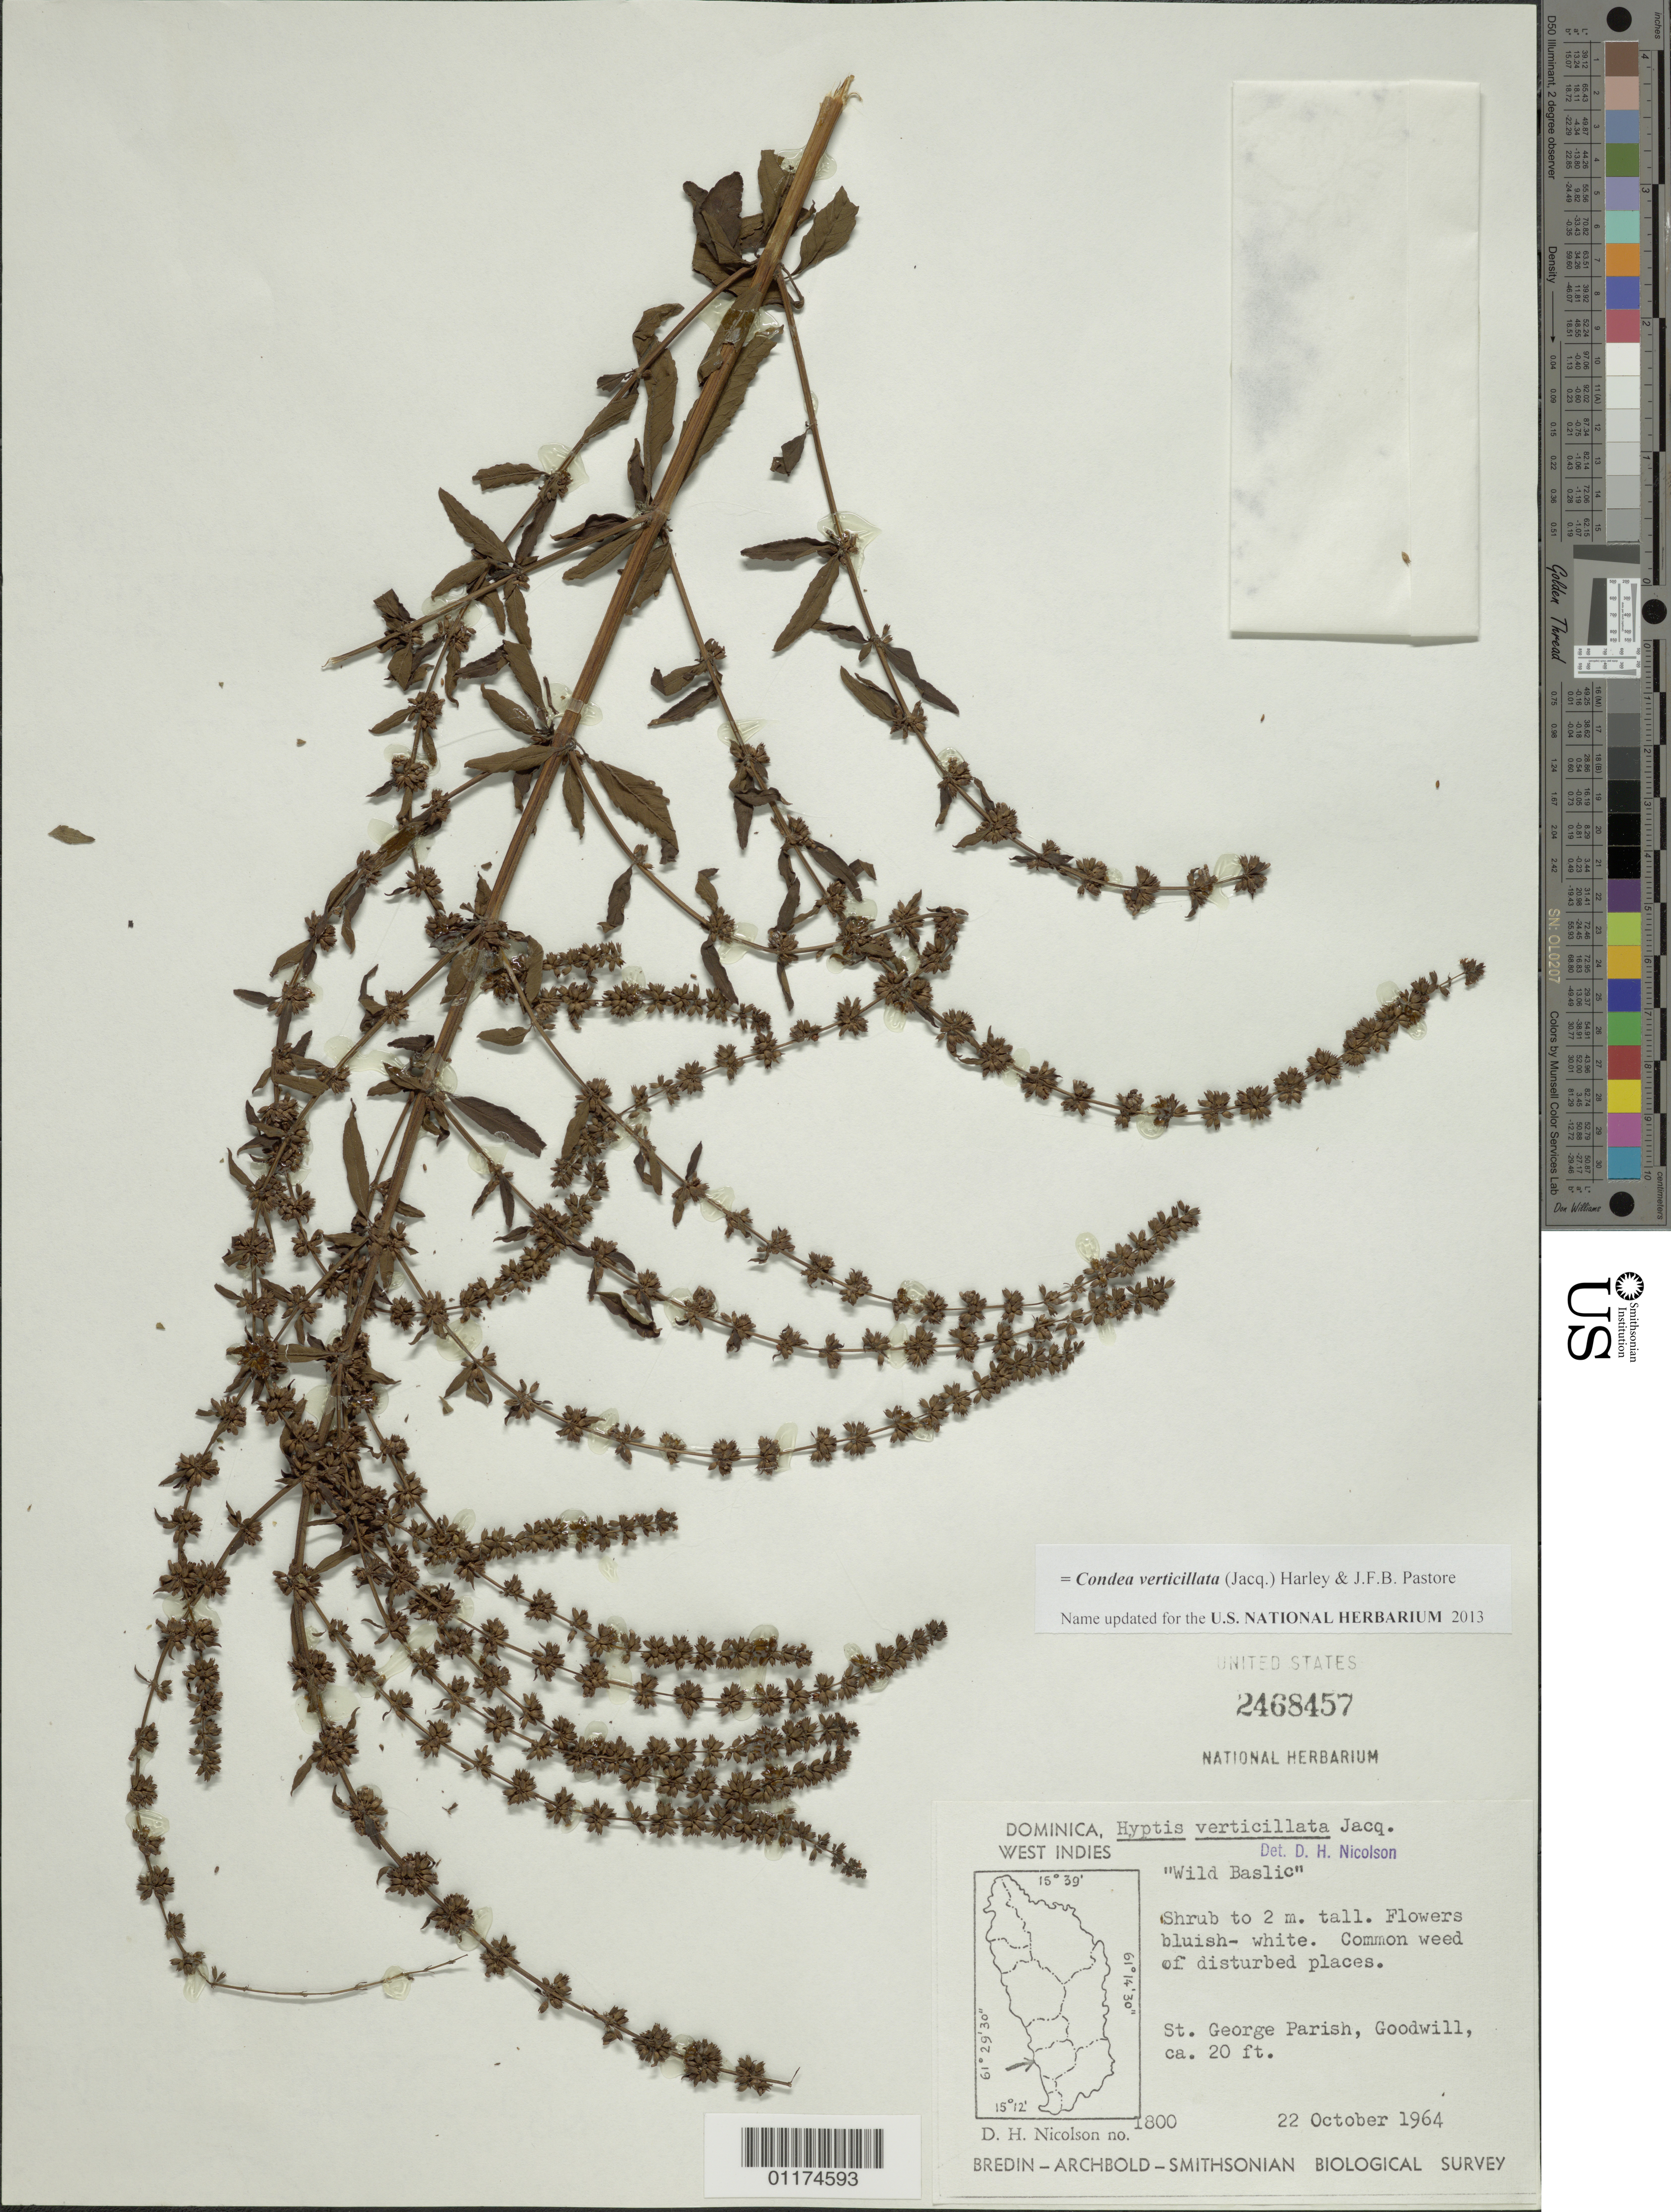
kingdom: Plantae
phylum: Tracheophyta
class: Magnoliopsida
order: Lamiales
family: Lamiaceae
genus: Condea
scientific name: Condea verticillata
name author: (Jacq.) Harley & J.F.B. Pastore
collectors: D. H. Nicolson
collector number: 1800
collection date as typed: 22 Oct 1964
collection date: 1964-10-22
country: Dominica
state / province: St. George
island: Dominica I.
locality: Goodwill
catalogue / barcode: US 2468457